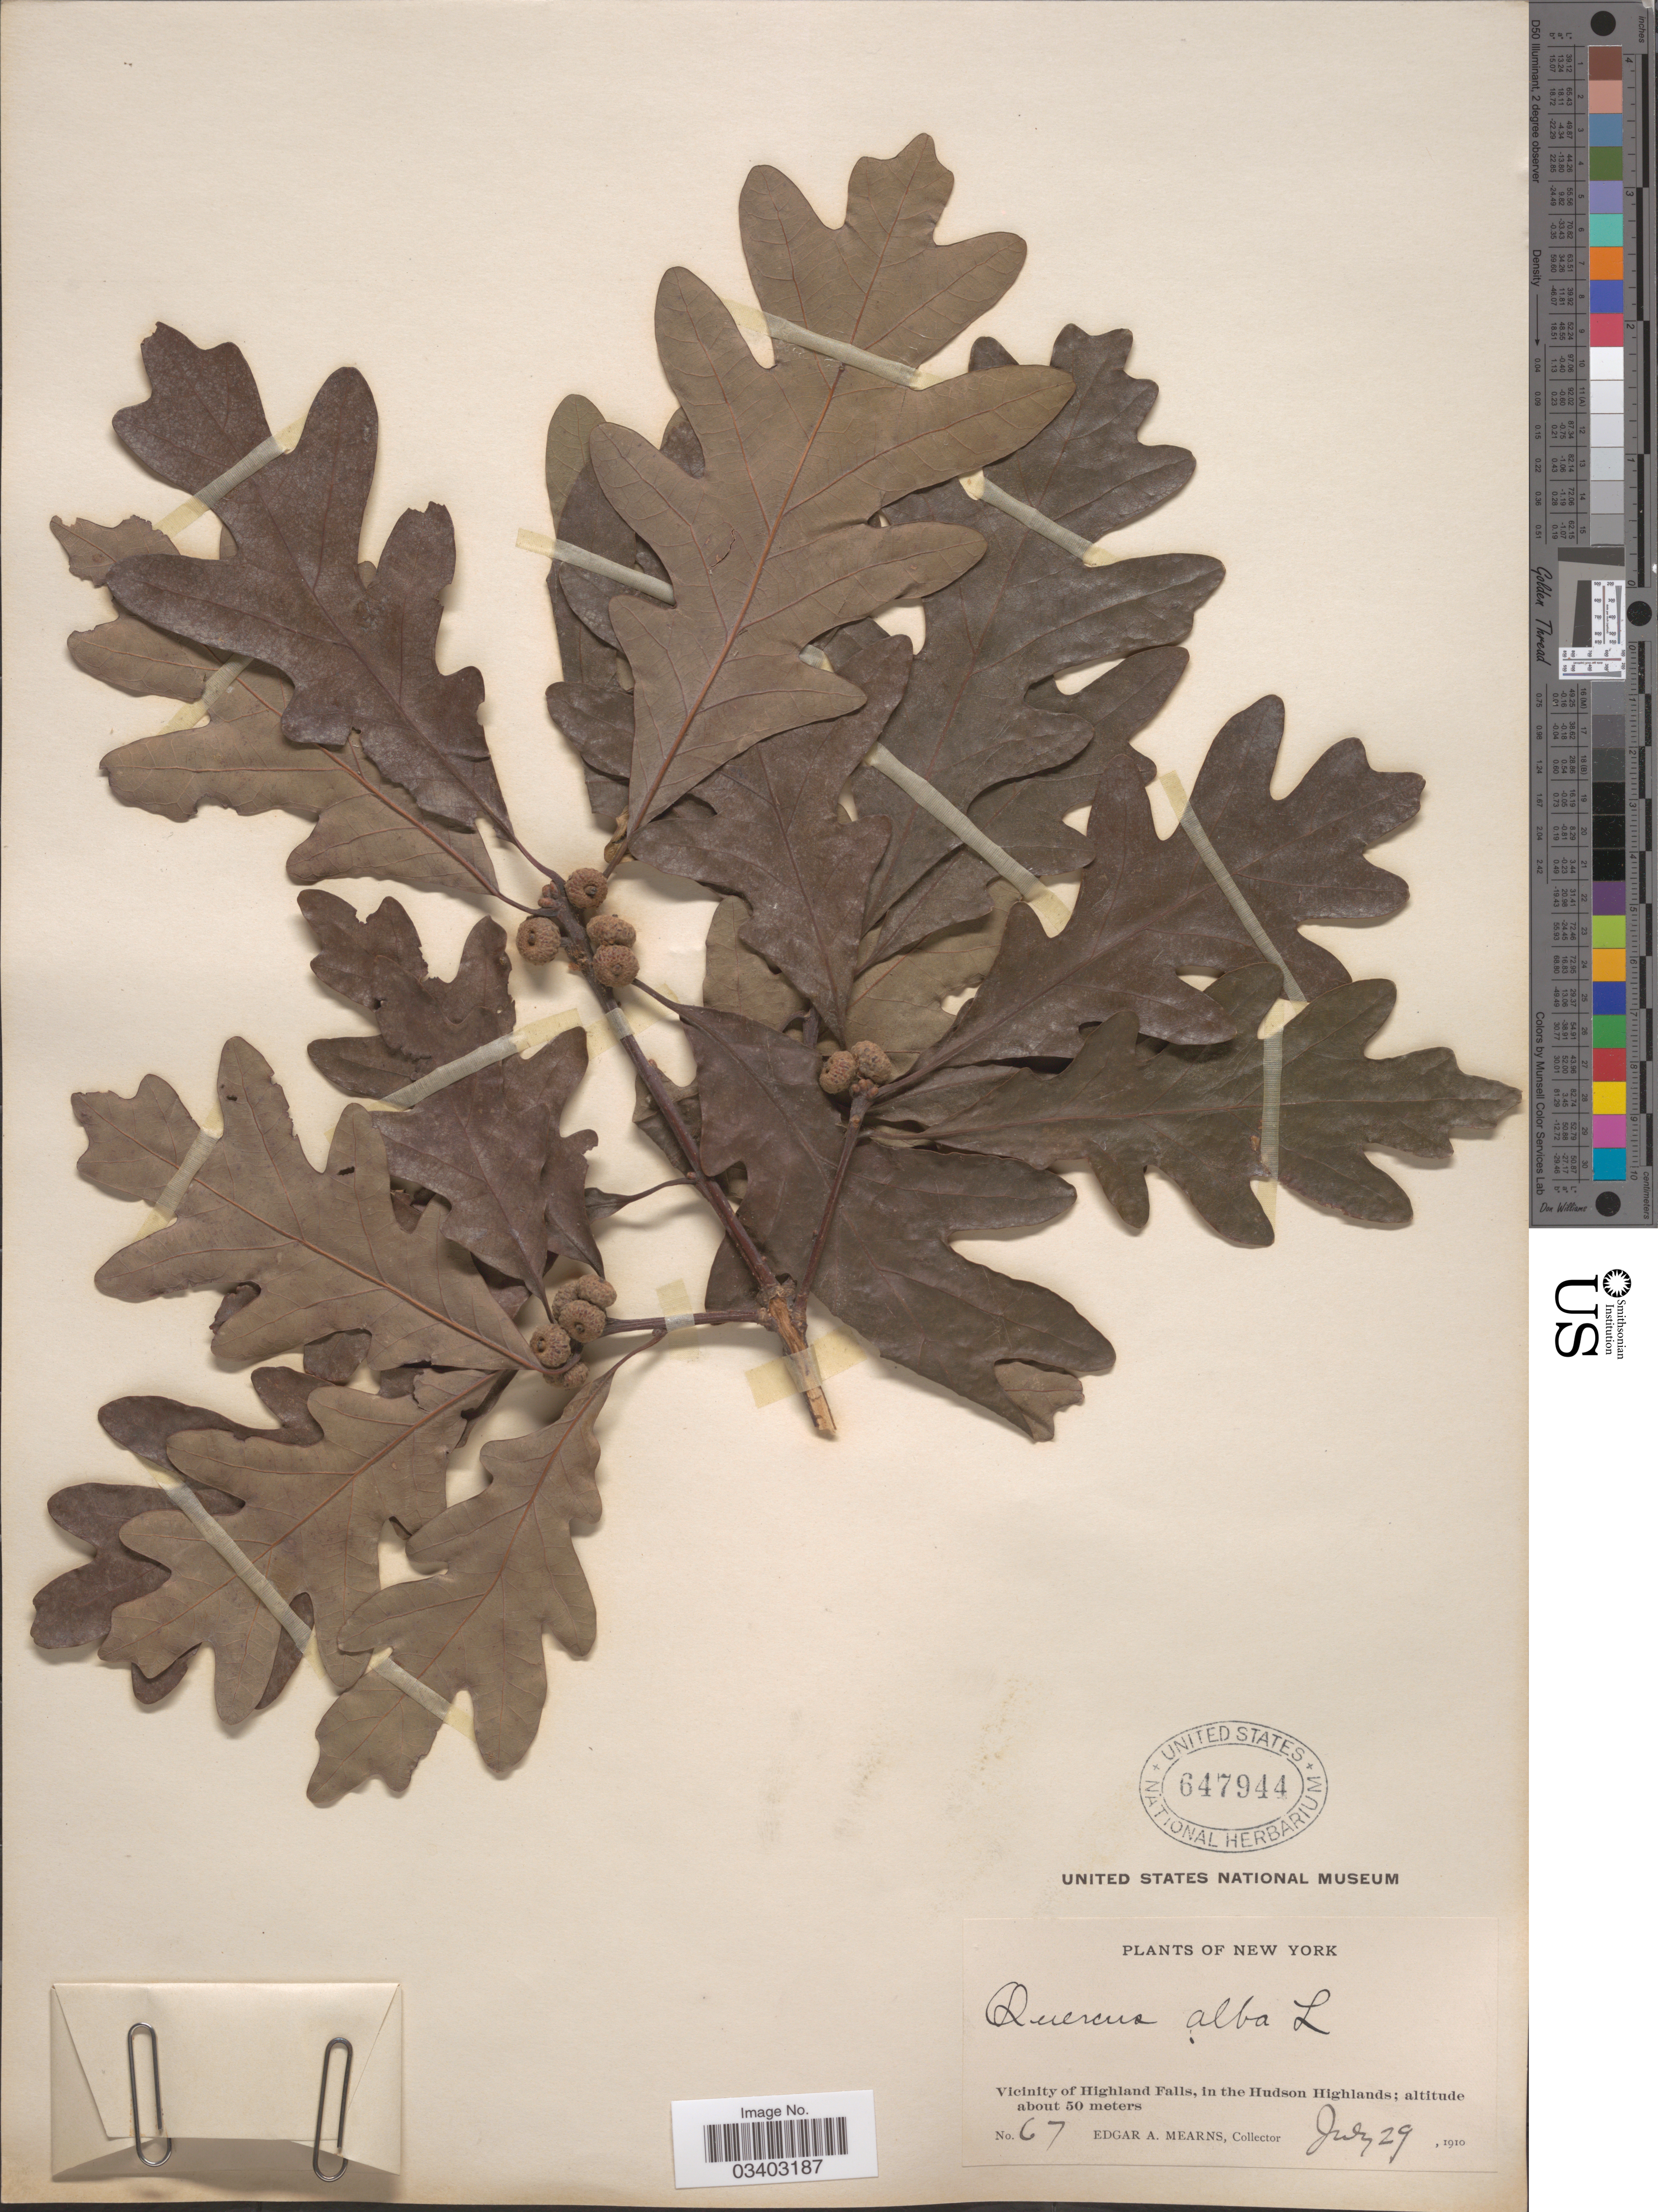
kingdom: Plantae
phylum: Tracheophyta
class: Magnoliopsida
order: Fagales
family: Fagaceae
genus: Quercus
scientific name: Quercus alba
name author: L.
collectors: E. A. Mearns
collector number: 67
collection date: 1910-07-29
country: United States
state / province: New York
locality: Vicinity of Highland Falls, in the Hudson Highlands.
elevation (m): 50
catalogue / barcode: US 647944